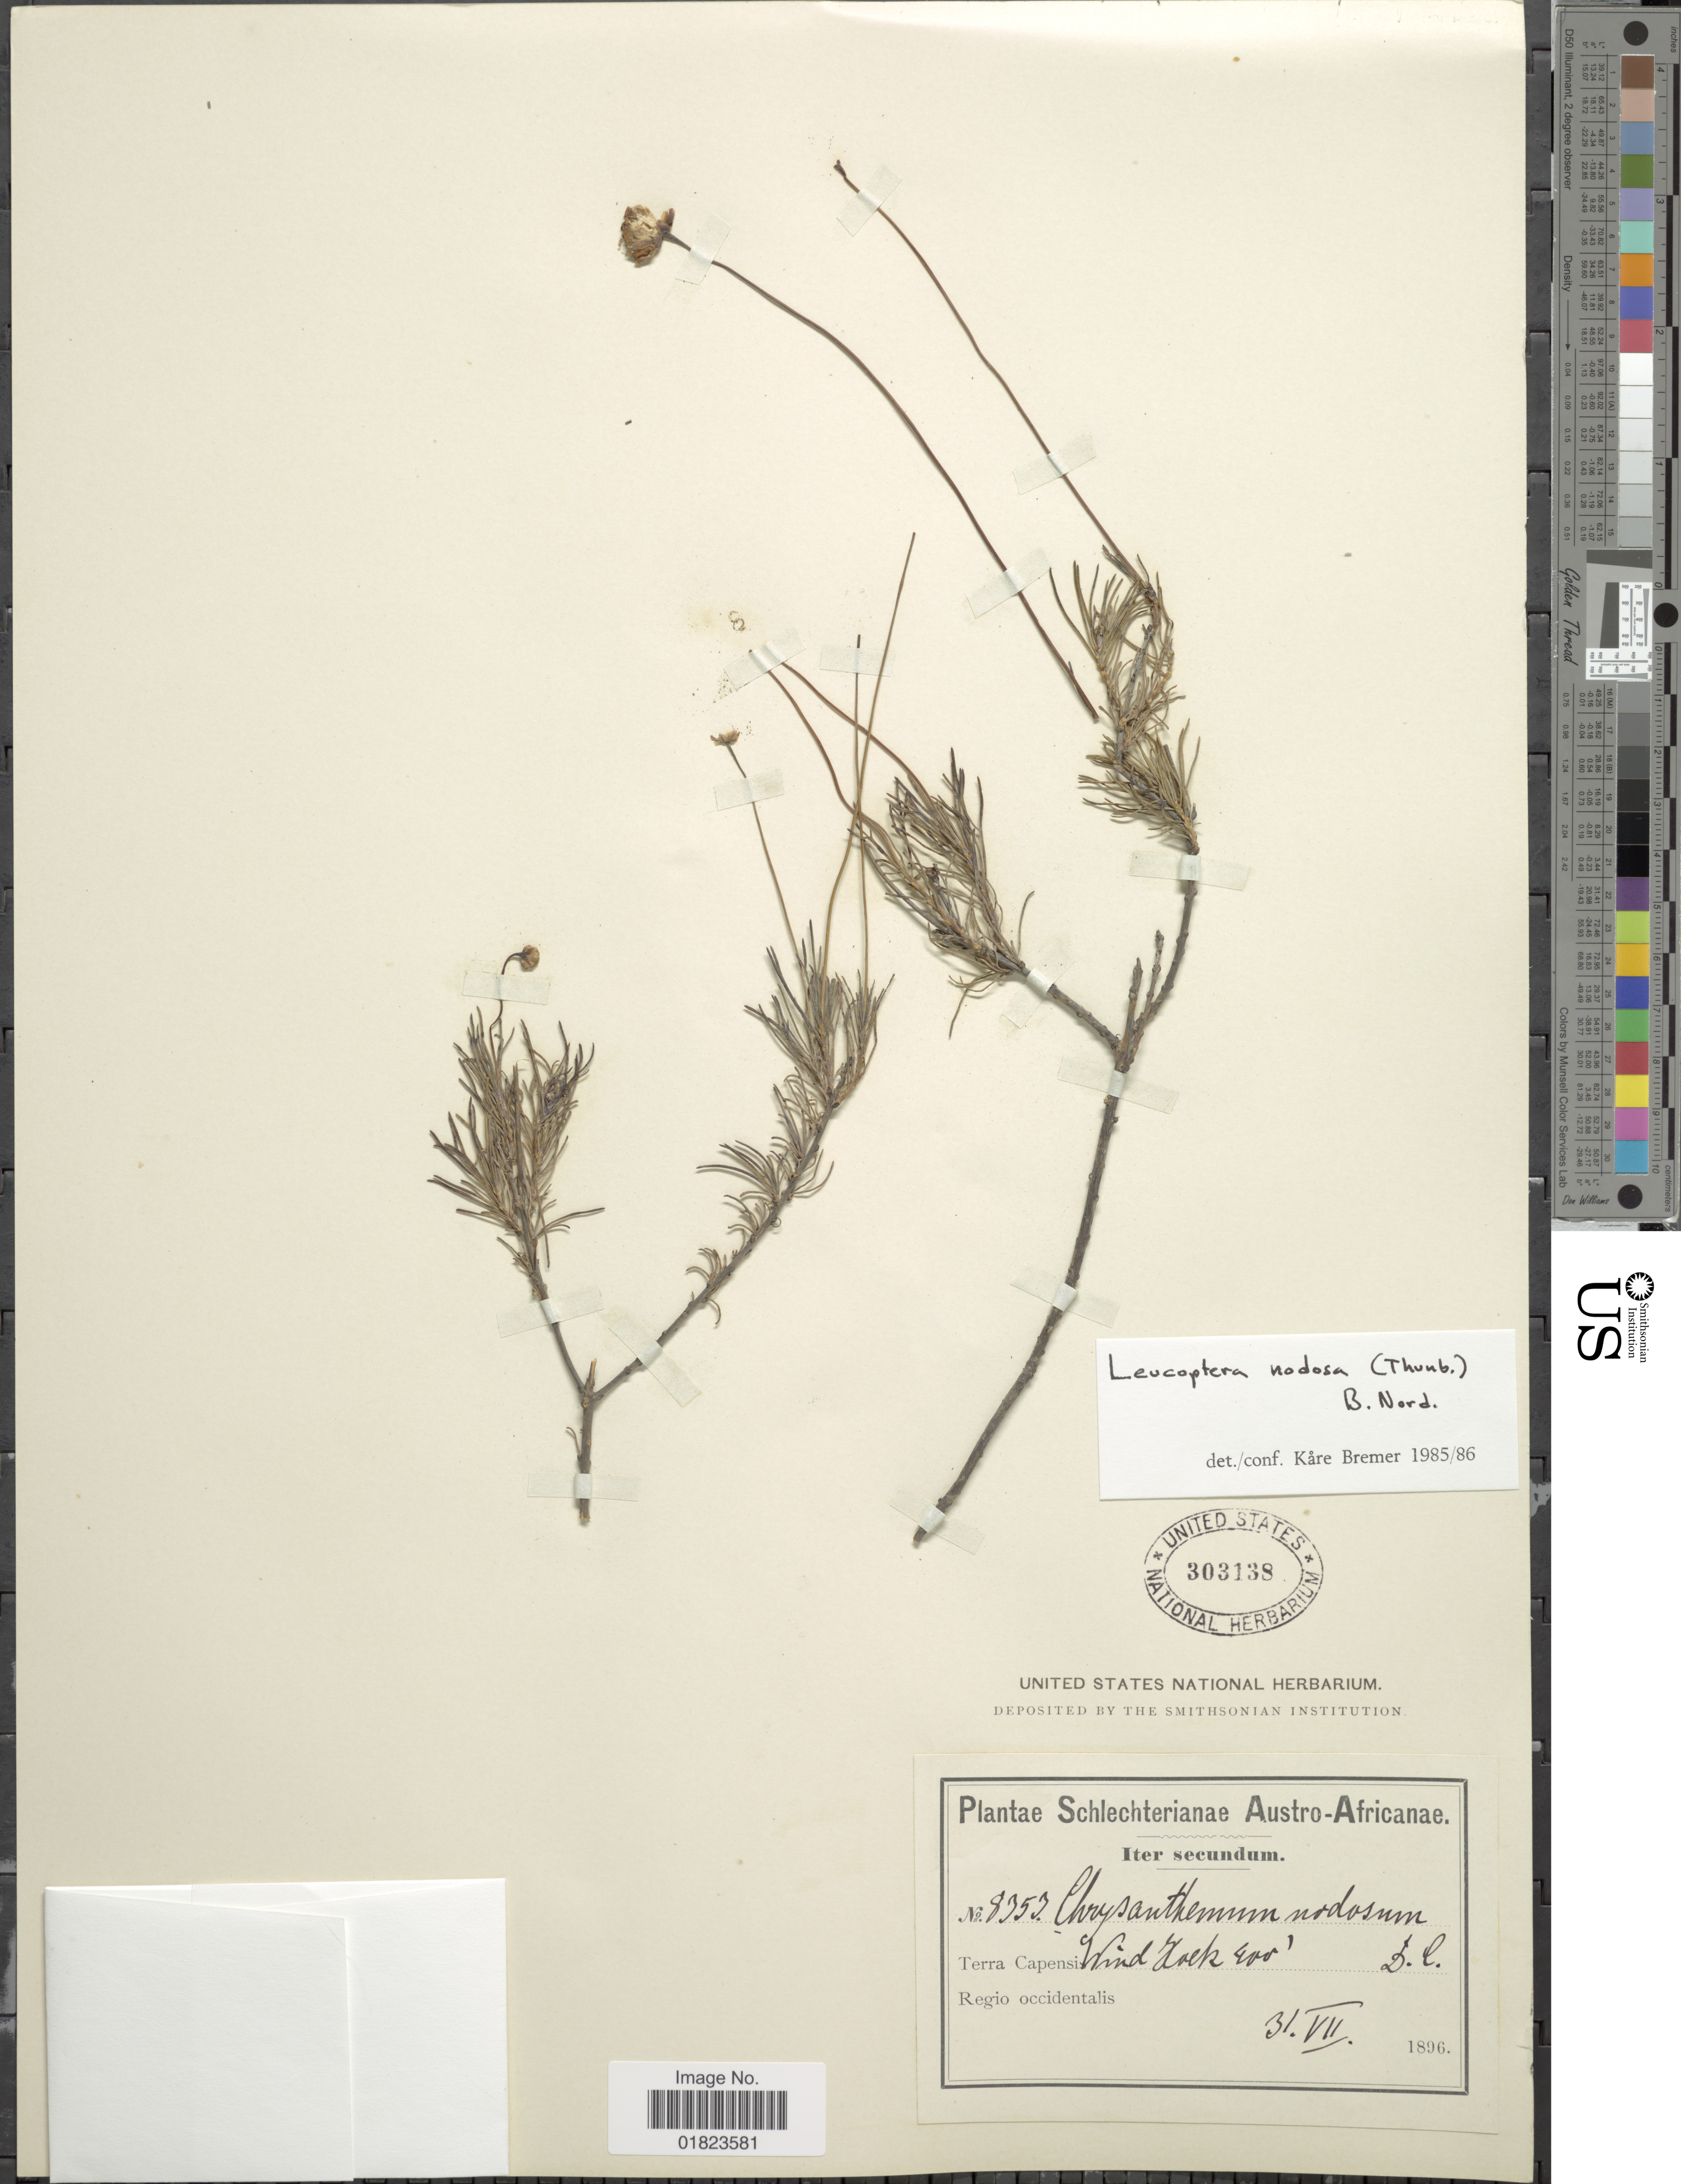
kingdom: Plantae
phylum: Tracheophyta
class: Magnoliopsida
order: Asterales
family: Asteraceae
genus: Leucoptera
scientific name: Leucoptera nodosa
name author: (Thunb.) B. Nord.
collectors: Schlechter, --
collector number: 8353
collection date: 1896-07-31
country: South Africa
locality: Terra Capensis, Wind Hoek. Austro-Africanae. Regio occidentalis.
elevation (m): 122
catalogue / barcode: US 303138